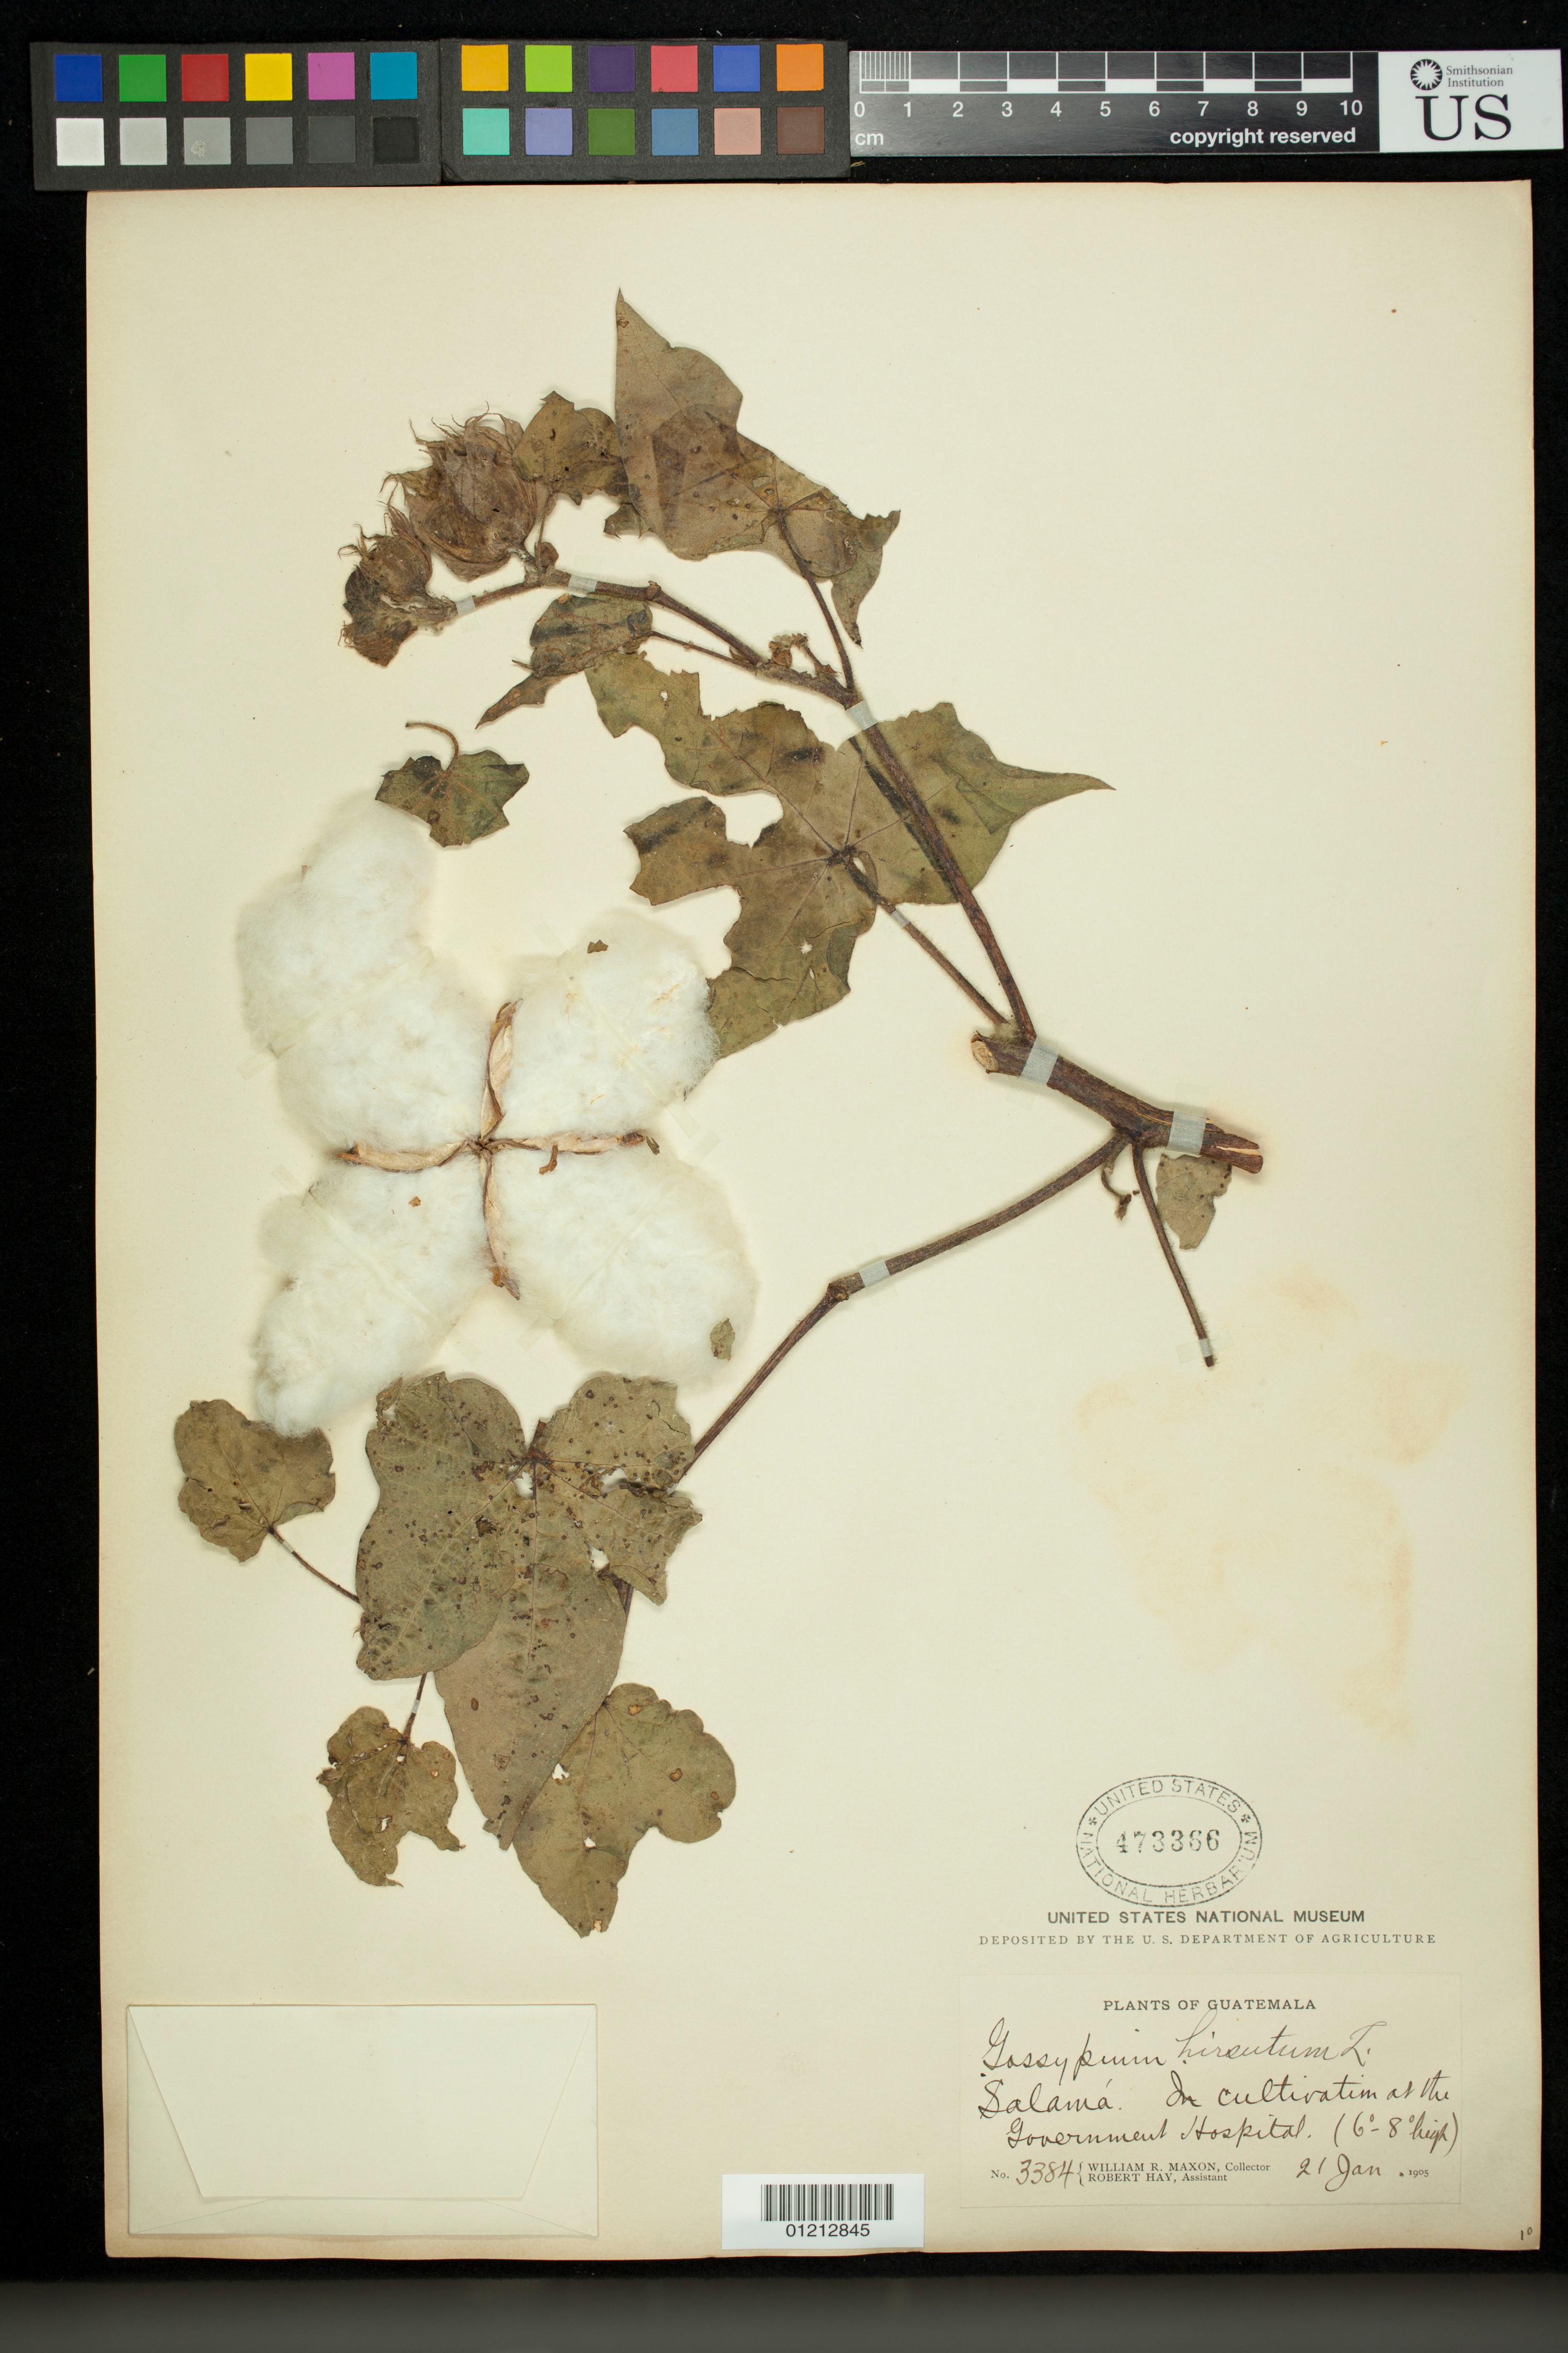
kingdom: Plantae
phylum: Tracheophyta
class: Magnoliopsida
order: Malvales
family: Malvaceae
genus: Gossypium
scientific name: Gossypium hirsutum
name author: L.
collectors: W. R. Maxon & R. Hay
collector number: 3384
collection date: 1905-01-21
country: Guatemala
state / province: Baja Verapaz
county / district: Salama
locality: In cultivatim at the Government Hospital.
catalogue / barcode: US 473366